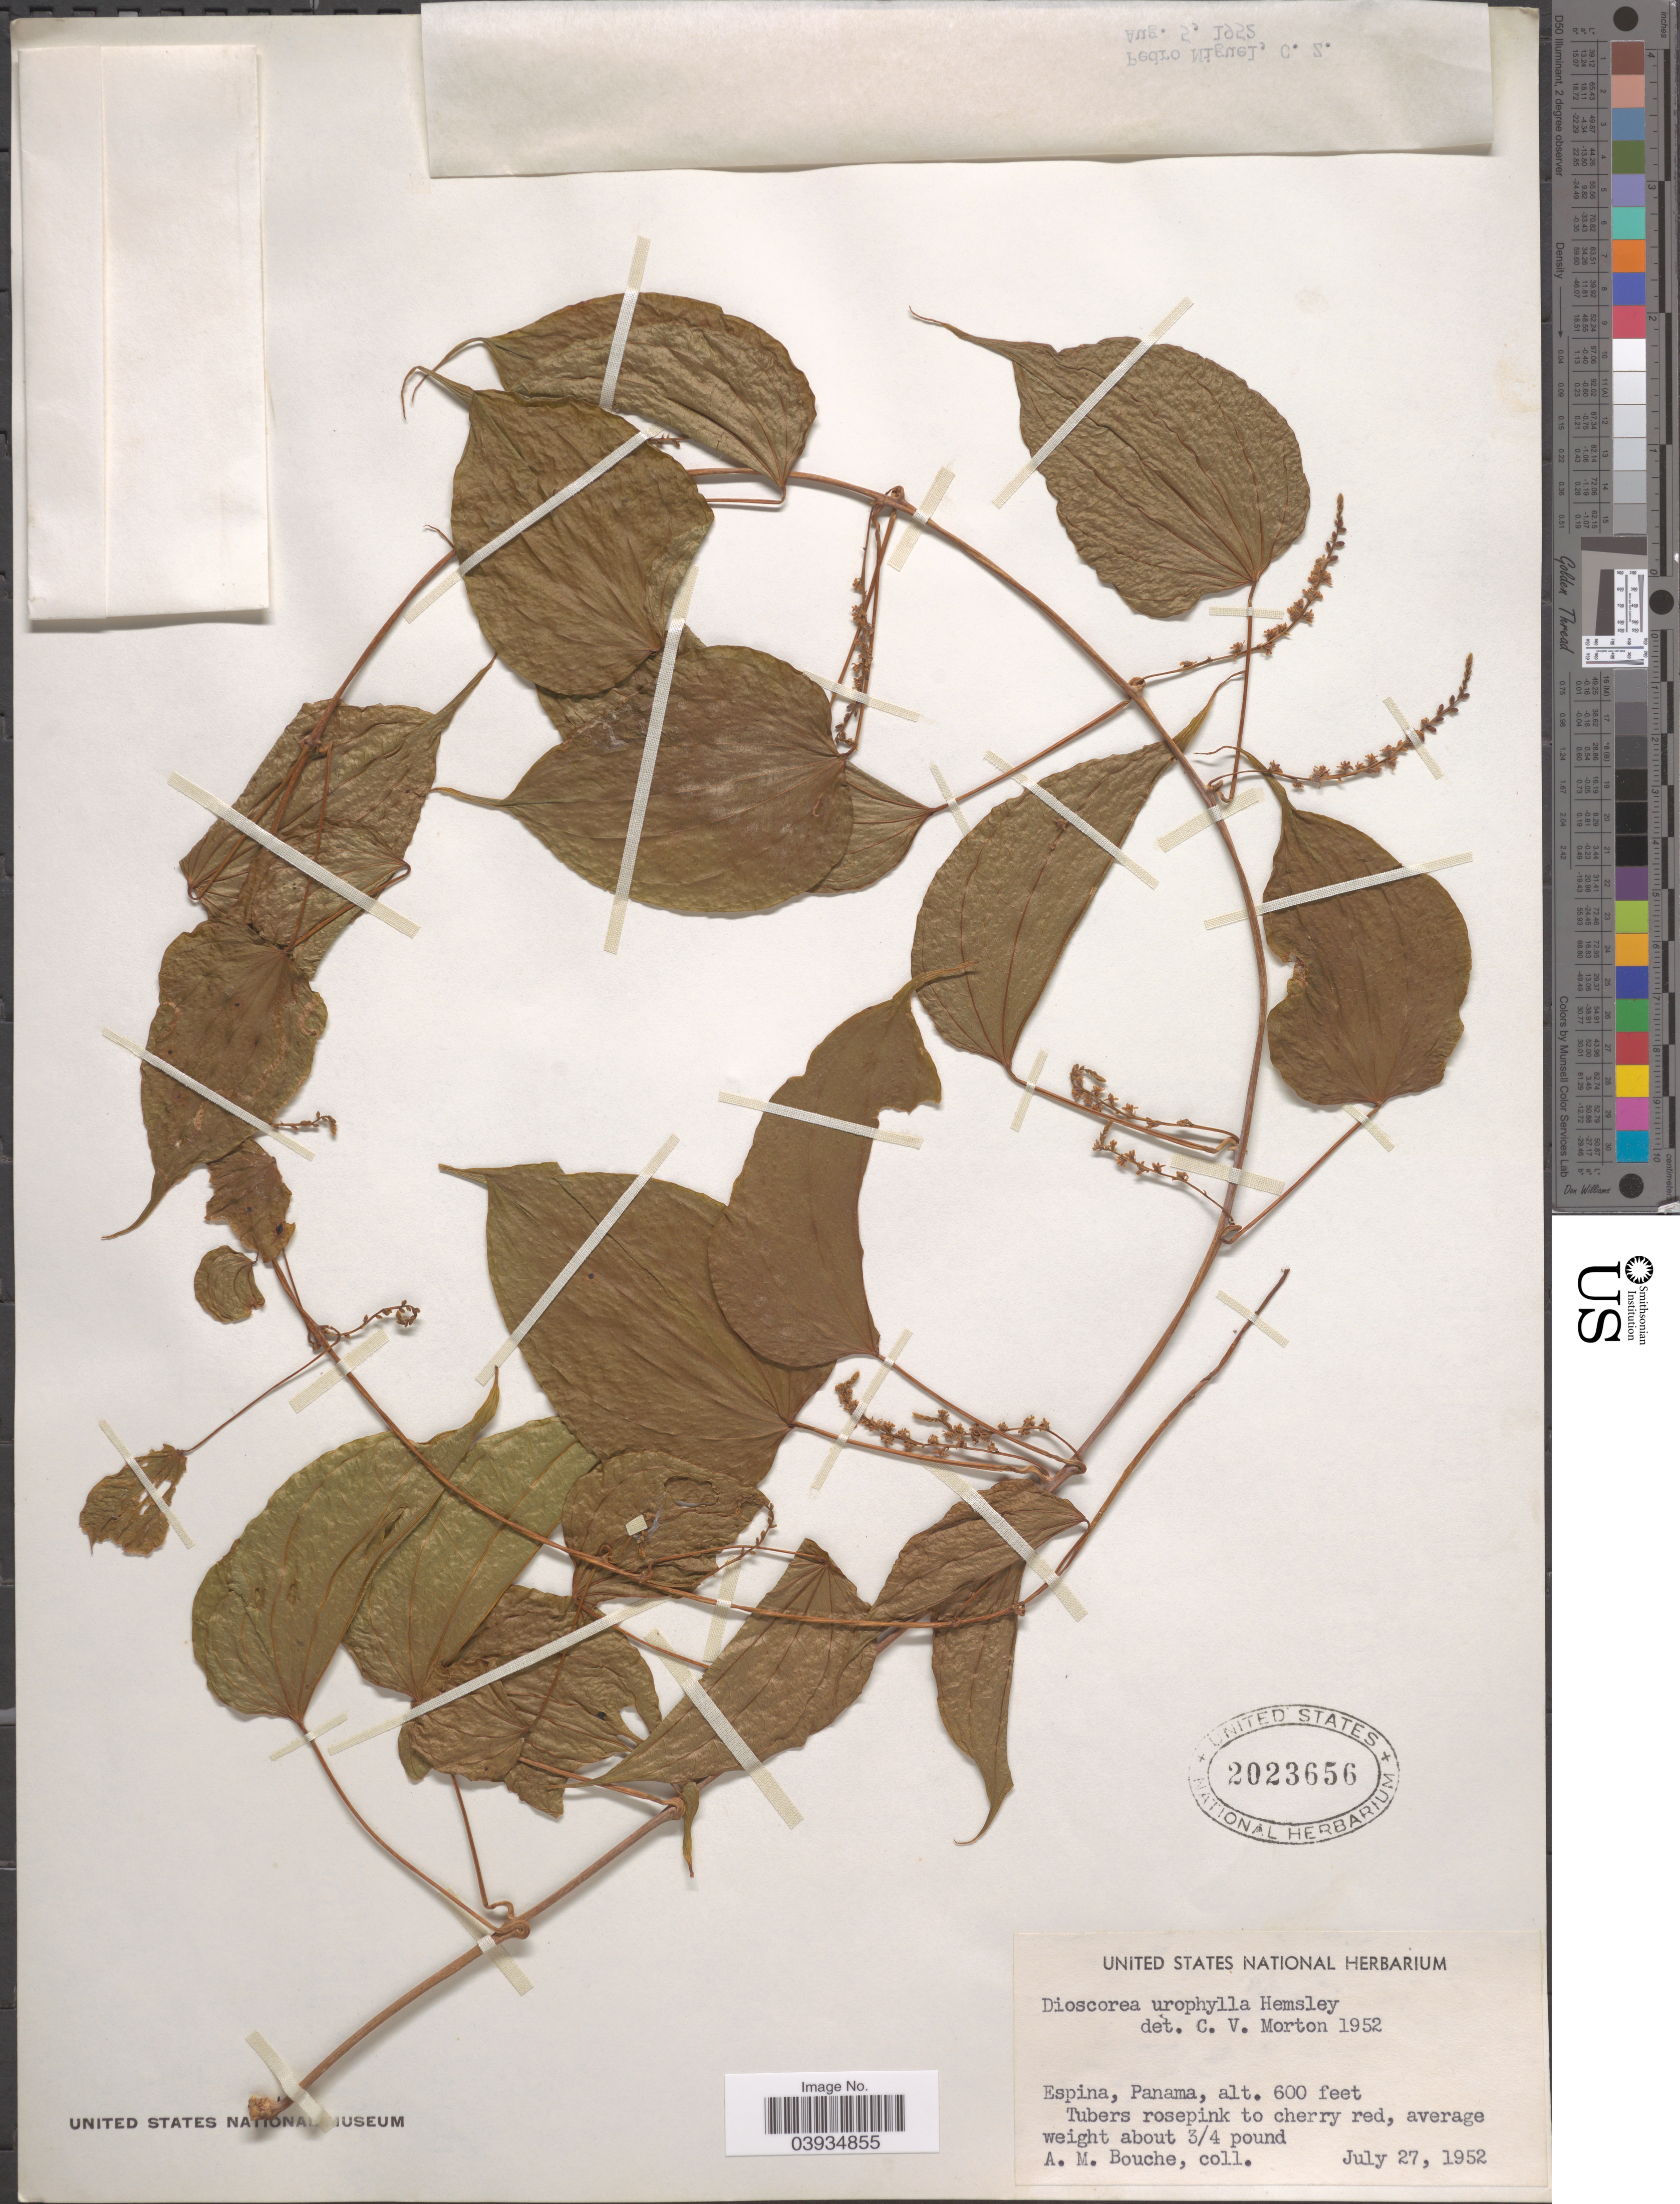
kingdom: Plantae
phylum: Tracheophyta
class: Liliopsida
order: Dioscoreales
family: Dioscoreaceae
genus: Dioscorea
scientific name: Dioscorea urophylla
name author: Hemsl.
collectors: A. Bouche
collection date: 1952-07-27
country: Panama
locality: Espina.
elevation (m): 183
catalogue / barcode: US 2023656